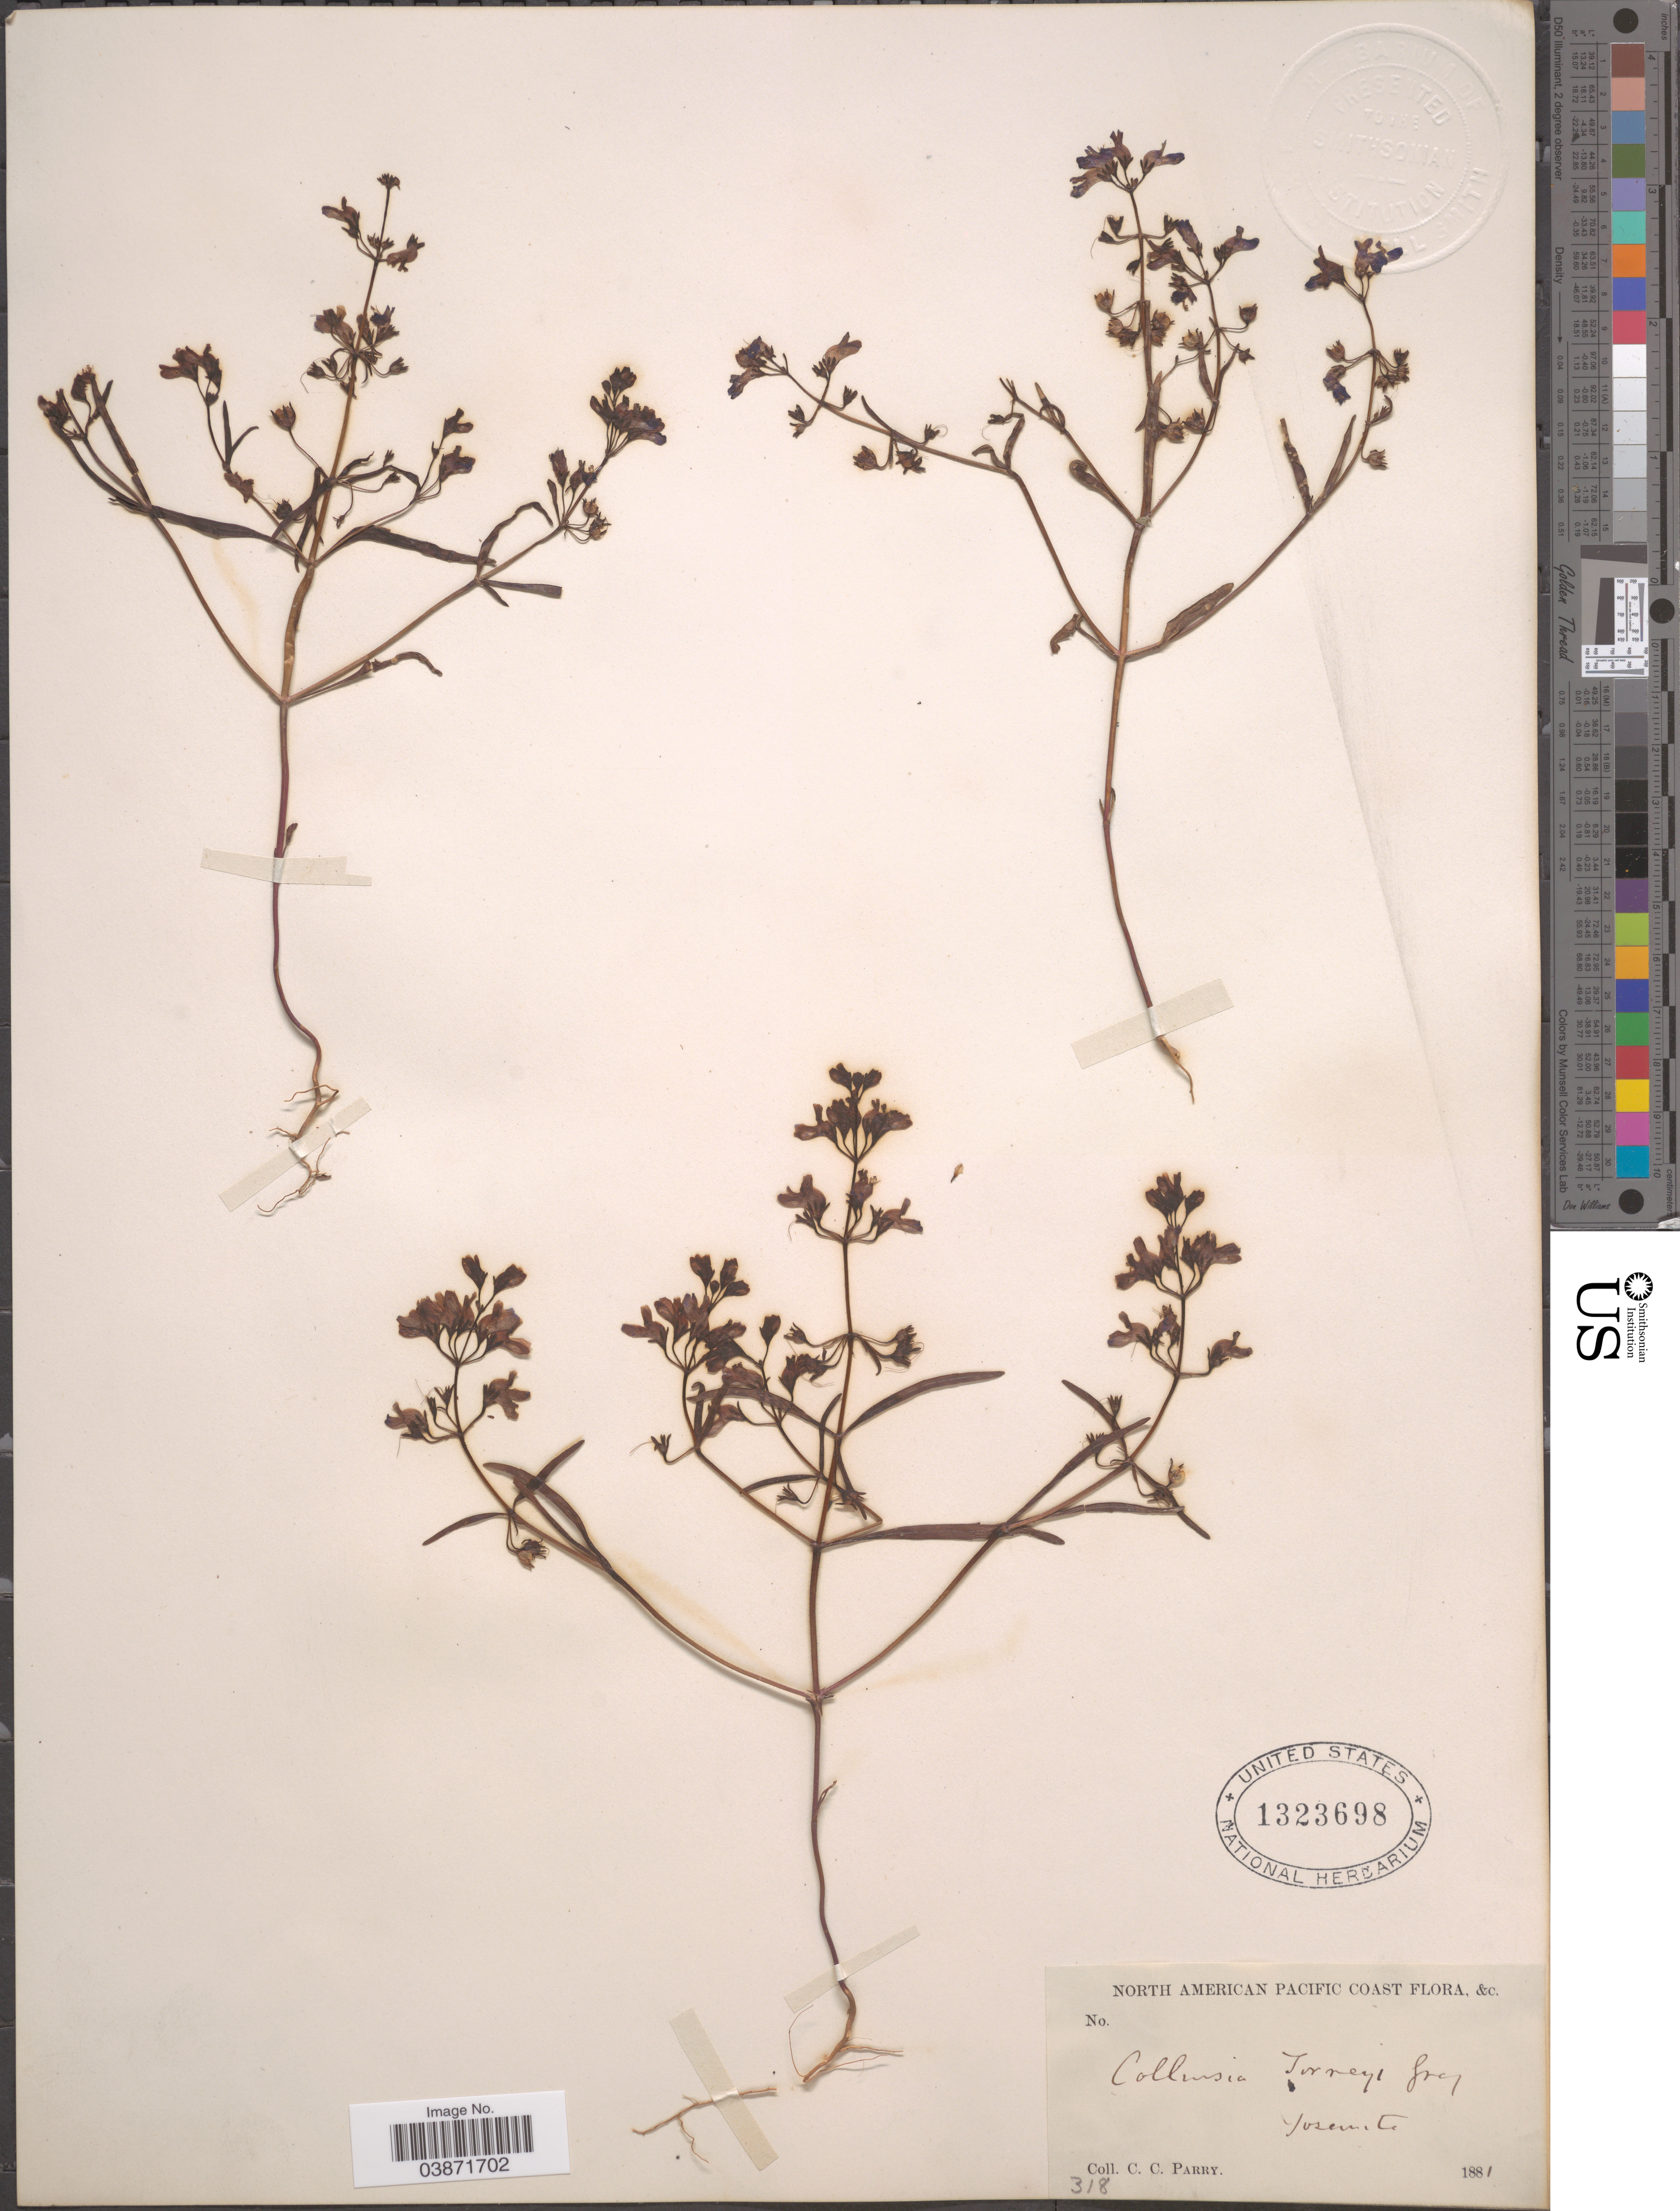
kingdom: Plantae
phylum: Tracheophyta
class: Magnoliopsida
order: Lamiales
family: Plantaginaceae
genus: Collinsia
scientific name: Collinsia torreyi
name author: A. Gray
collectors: C. C. Parry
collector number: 318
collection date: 1881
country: United States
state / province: California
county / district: Mariposa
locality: North American Pacific Coast. Yosemite.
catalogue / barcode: US 1323698